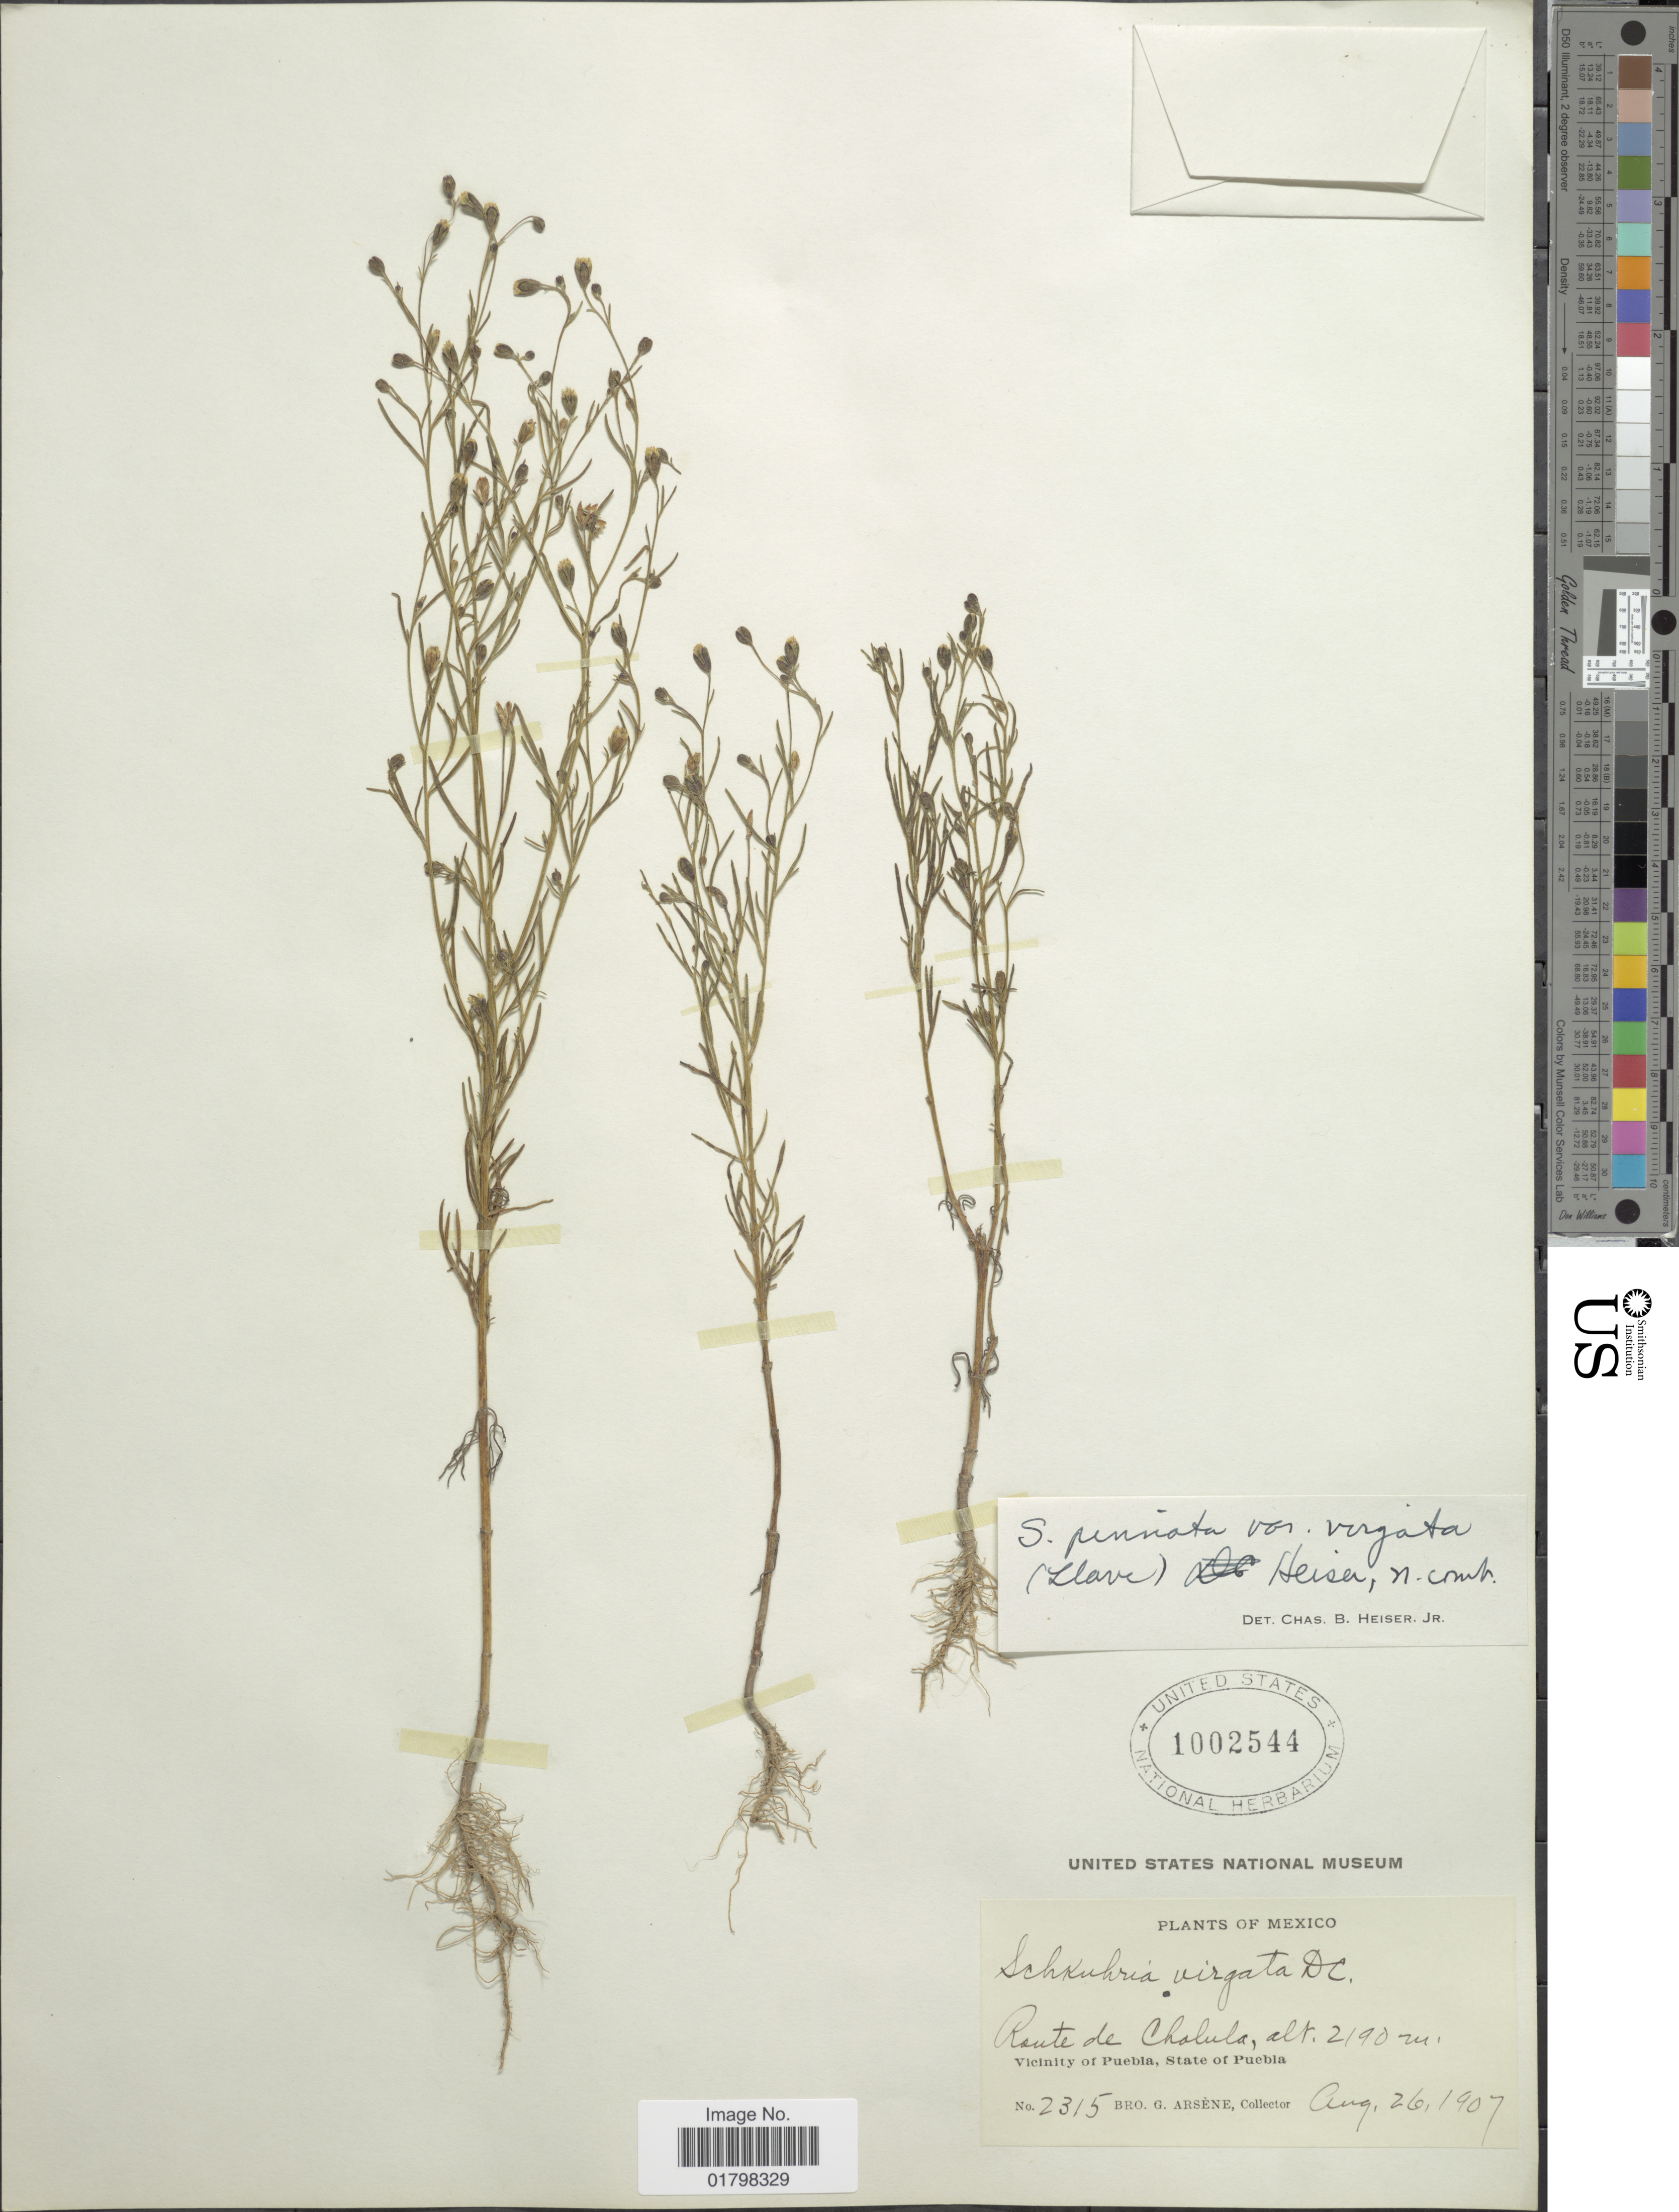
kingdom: Plantae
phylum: Tracheophyta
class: Magnoliopsida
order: Asterales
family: Asteraceae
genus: Schkuhria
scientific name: Schkuhria pinnata var. virgata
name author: (La Llave ex La Llave) Heiser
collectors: Bro. G. Arsène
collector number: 2315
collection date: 1907-08-26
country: Mexico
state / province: Puebla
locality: Route de Cholula, vicinity of Puebla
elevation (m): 2190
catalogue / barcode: US 1002544